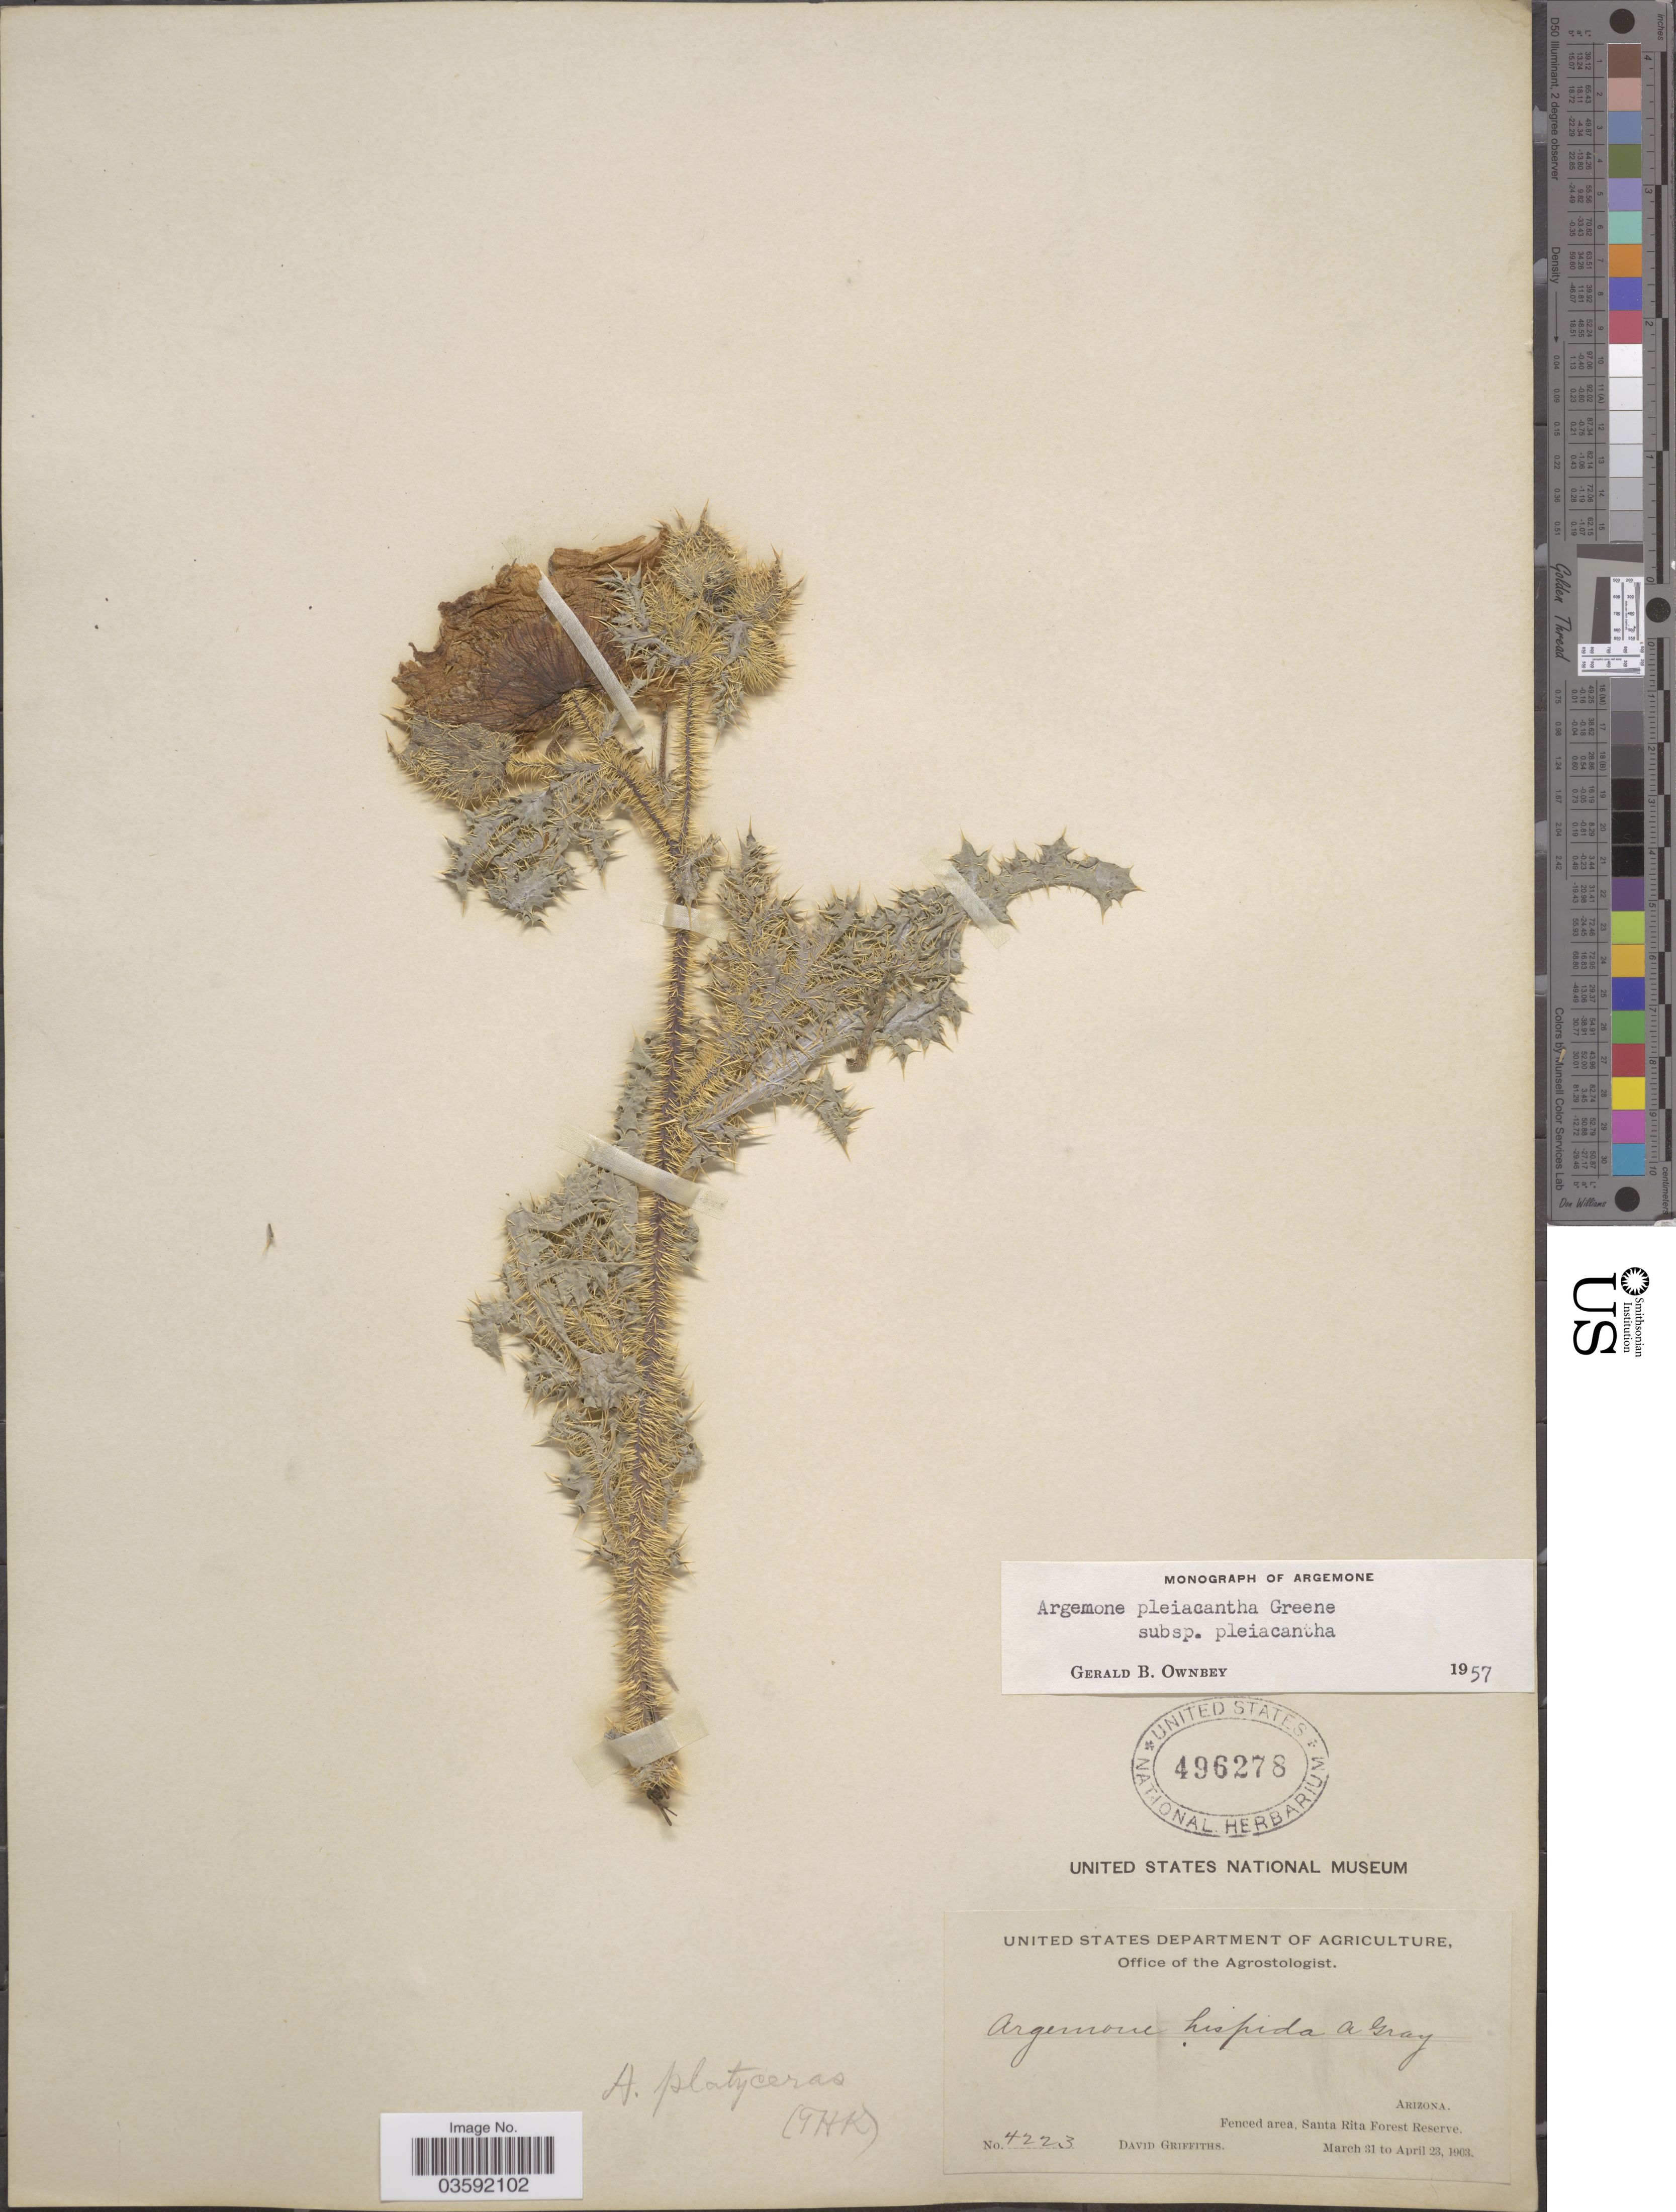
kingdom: Plantae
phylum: Tracheophyta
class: Magnoliopsida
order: Ranunculales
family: Papaveraceae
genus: Argemone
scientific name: Argemone pleiacantha subsp. pleiacantha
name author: Greene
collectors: D. Griffiths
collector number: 4223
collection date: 1903-03-31/1903-04-23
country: United States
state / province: Arizona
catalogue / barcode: US 496278